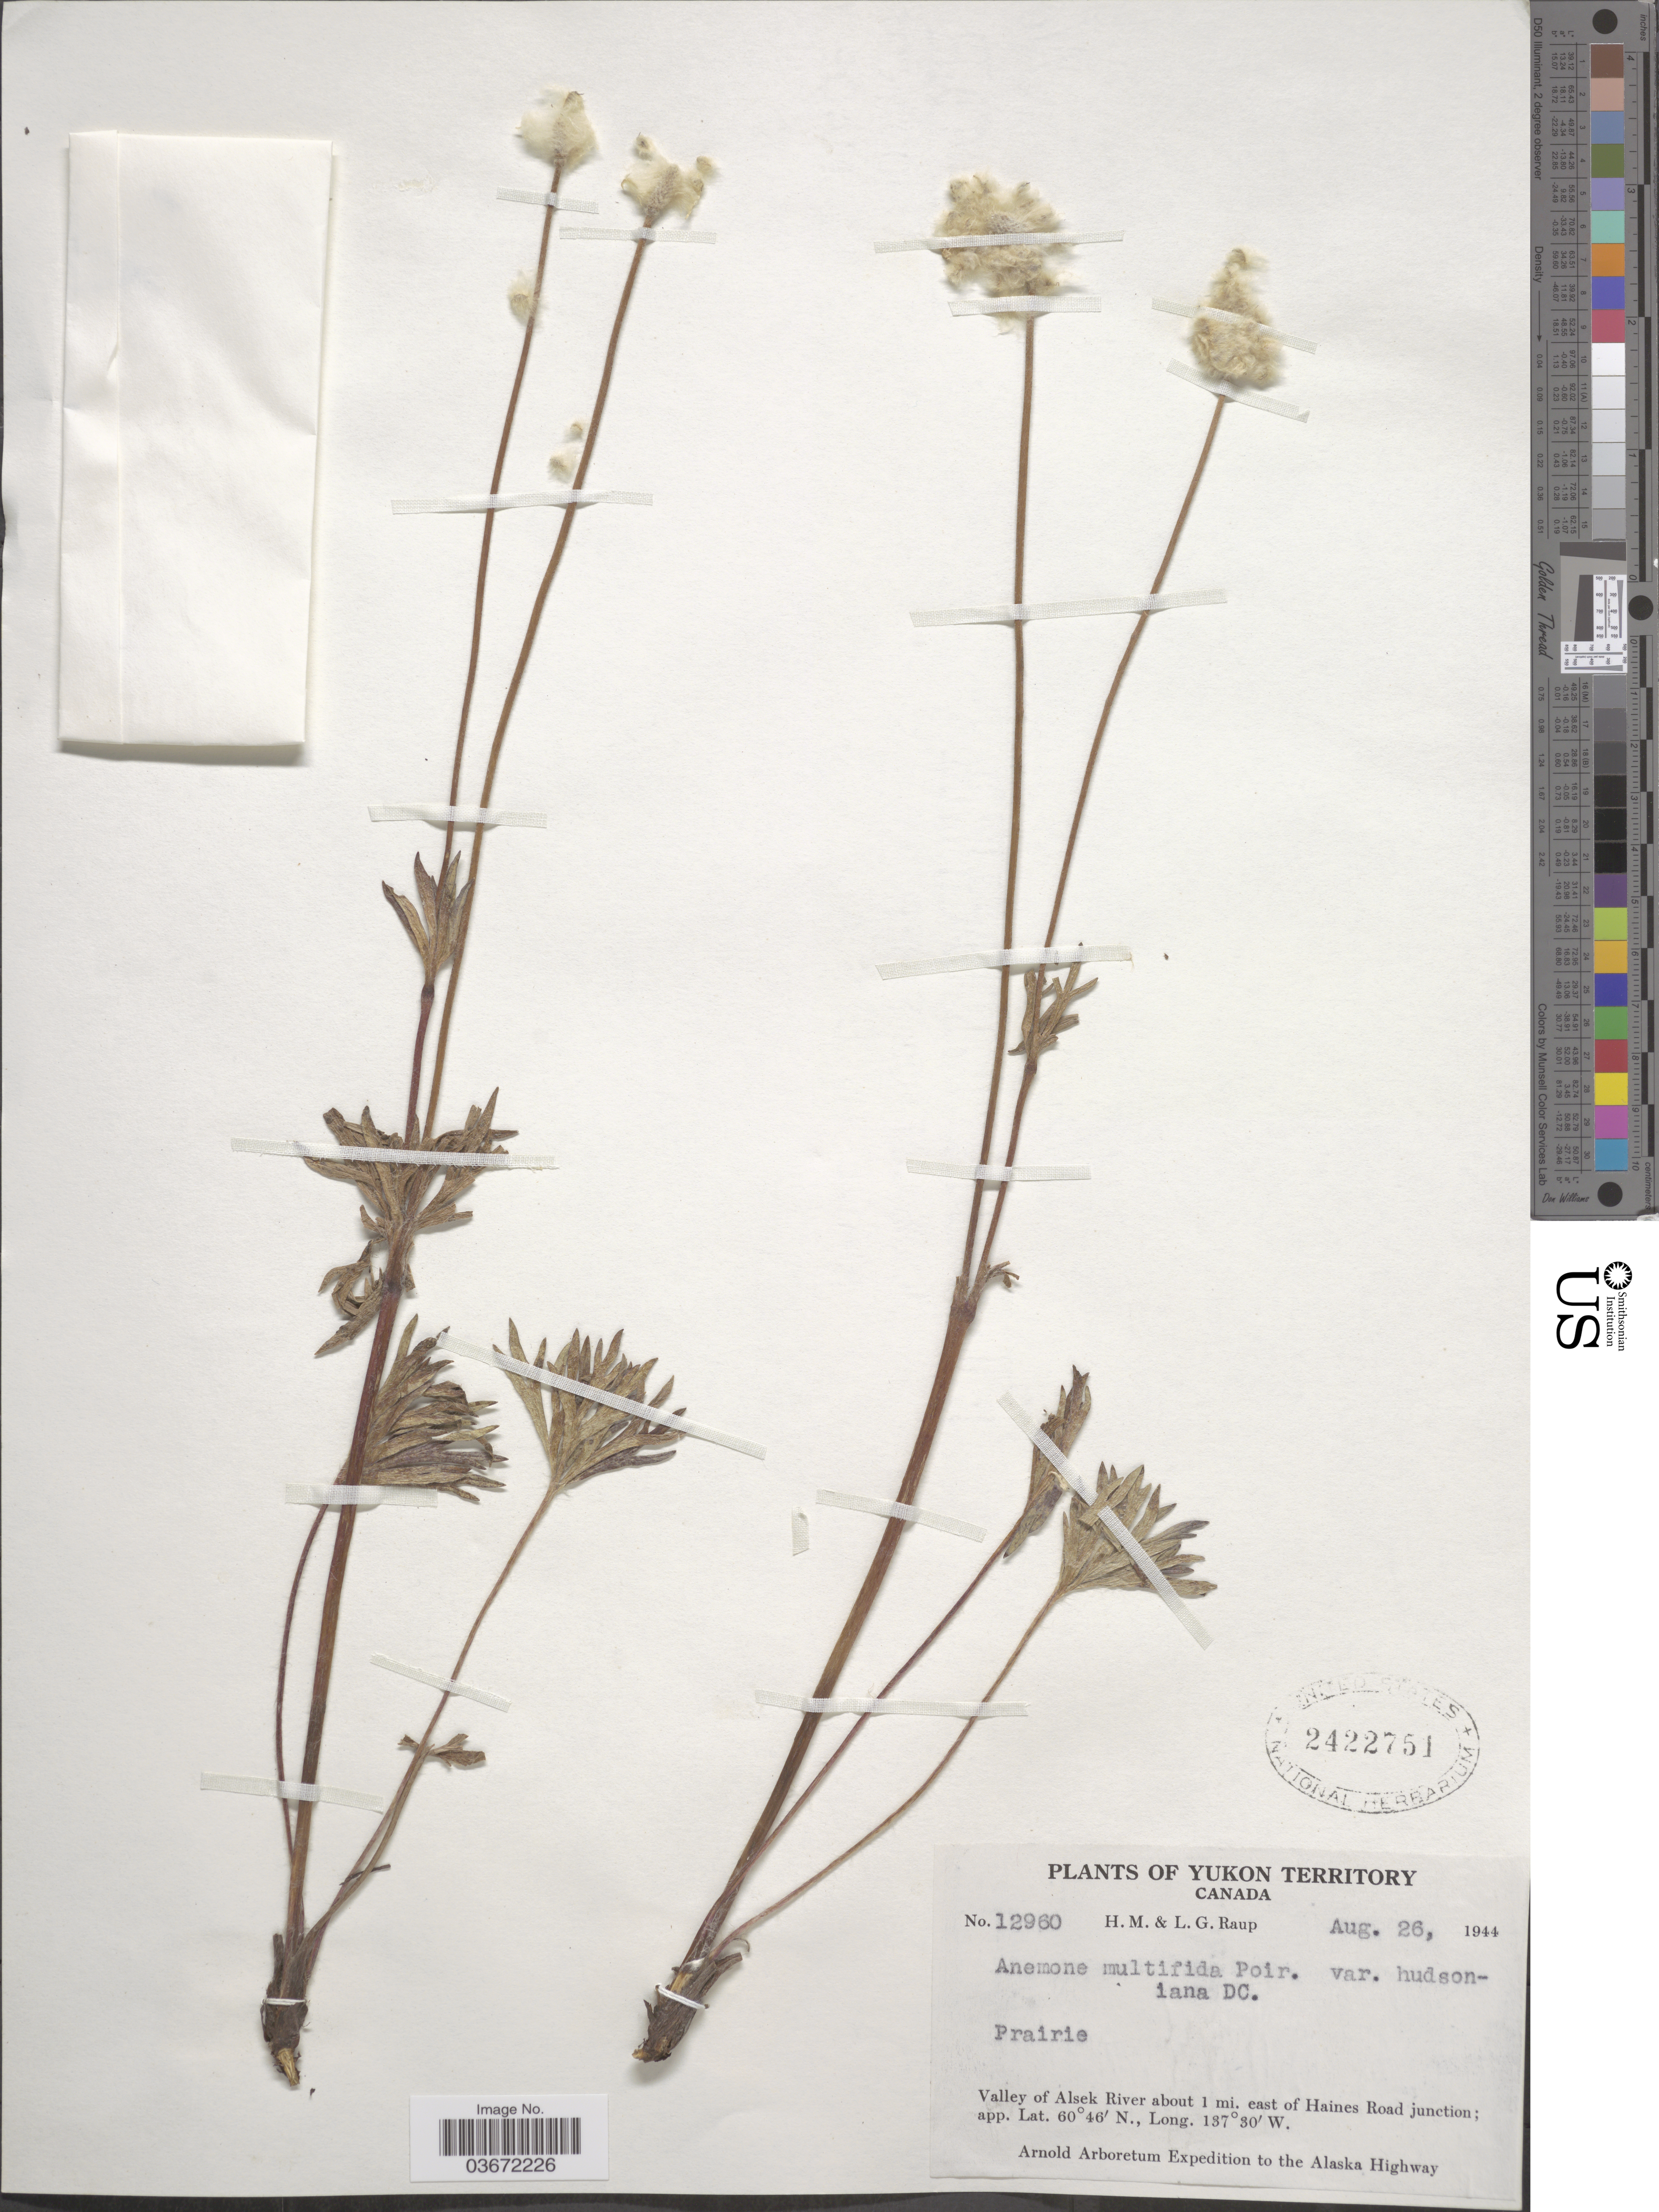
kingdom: Plantae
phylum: Tracheophyta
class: Magnoliopsida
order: Ranunculales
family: Ranunculaceae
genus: Anemone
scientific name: Anemone multifida var. hudsoniana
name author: DC.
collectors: H. Raup & L. Raup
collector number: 12960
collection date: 1944-08-26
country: Canada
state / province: Yukon Territory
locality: Valley of Alsek River about 1 mi. east of Haines Road junction. The Alaska Highway.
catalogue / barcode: US 2422751